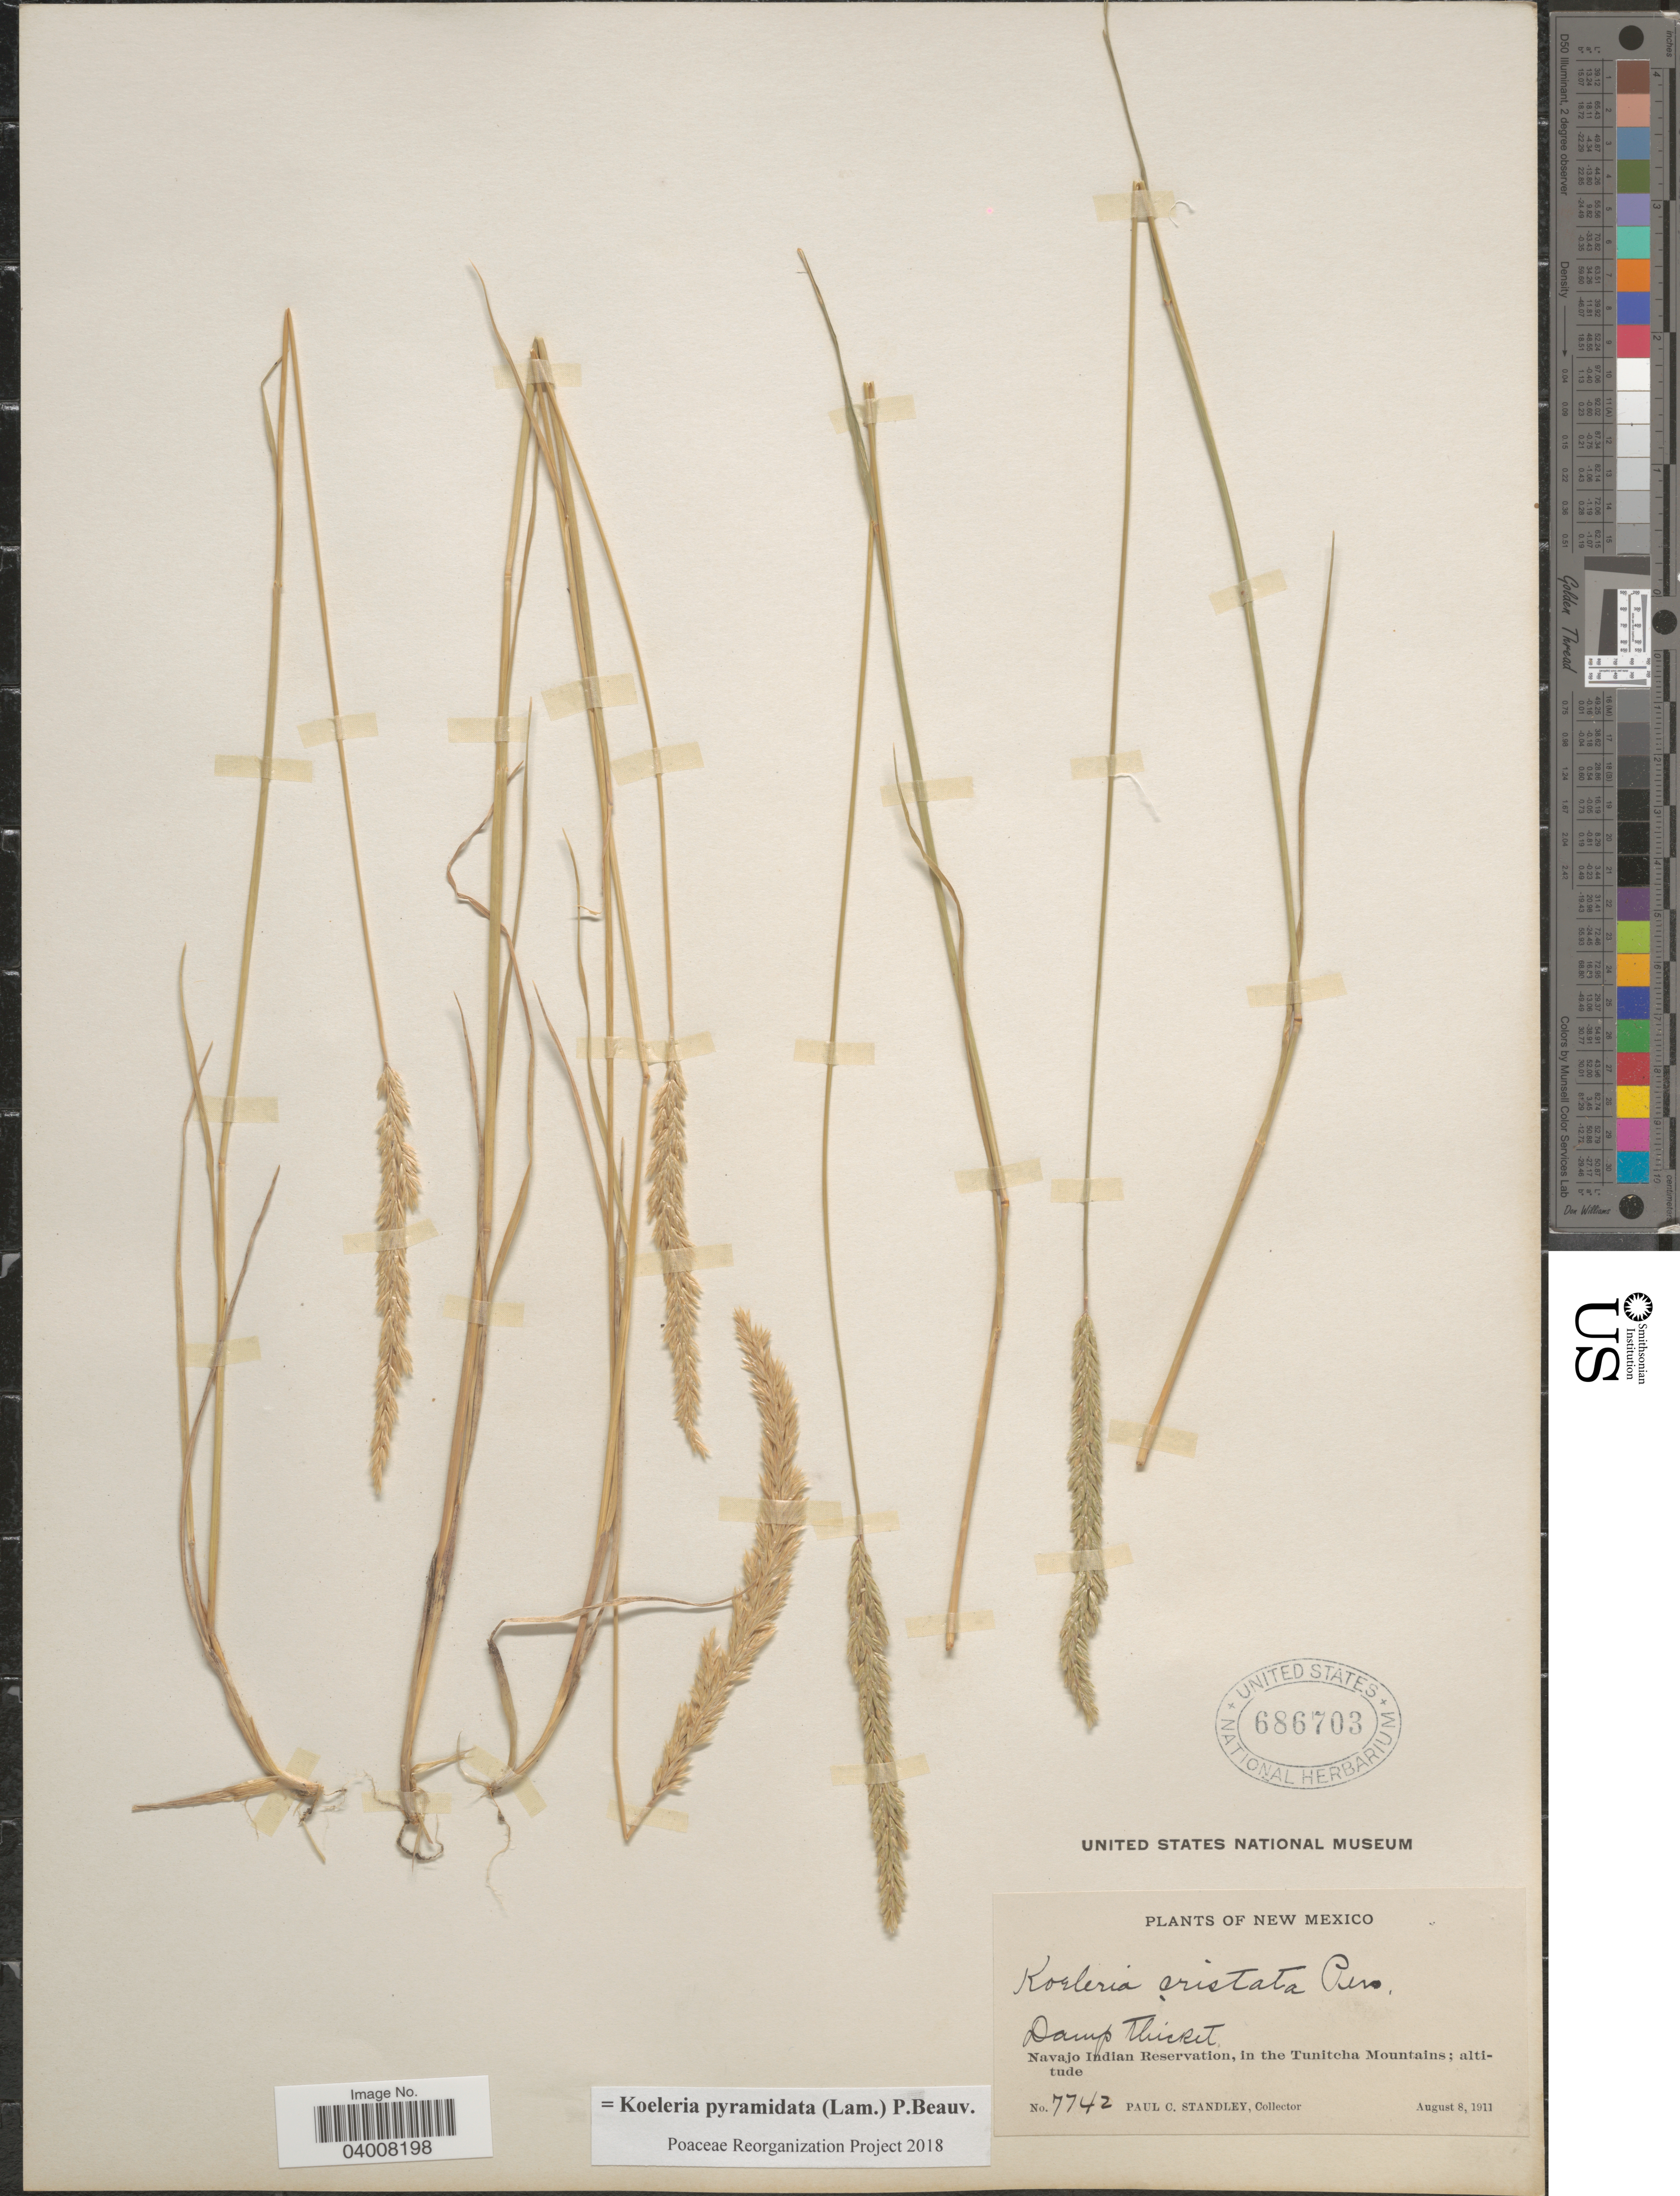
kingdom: Plantae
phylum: Tracheophyta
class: Liliopsida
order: Poales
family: Poaceae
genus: Koeleria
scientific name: Koeleria pyramidata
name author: (Lam.) P. Beauv.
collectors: P. C. Standley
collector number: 7742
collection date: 1911-08-08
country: United States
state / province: New Mexico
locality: Navajo Indian Reservation, in the Tunitcha Mountains.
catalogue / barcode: US 686703